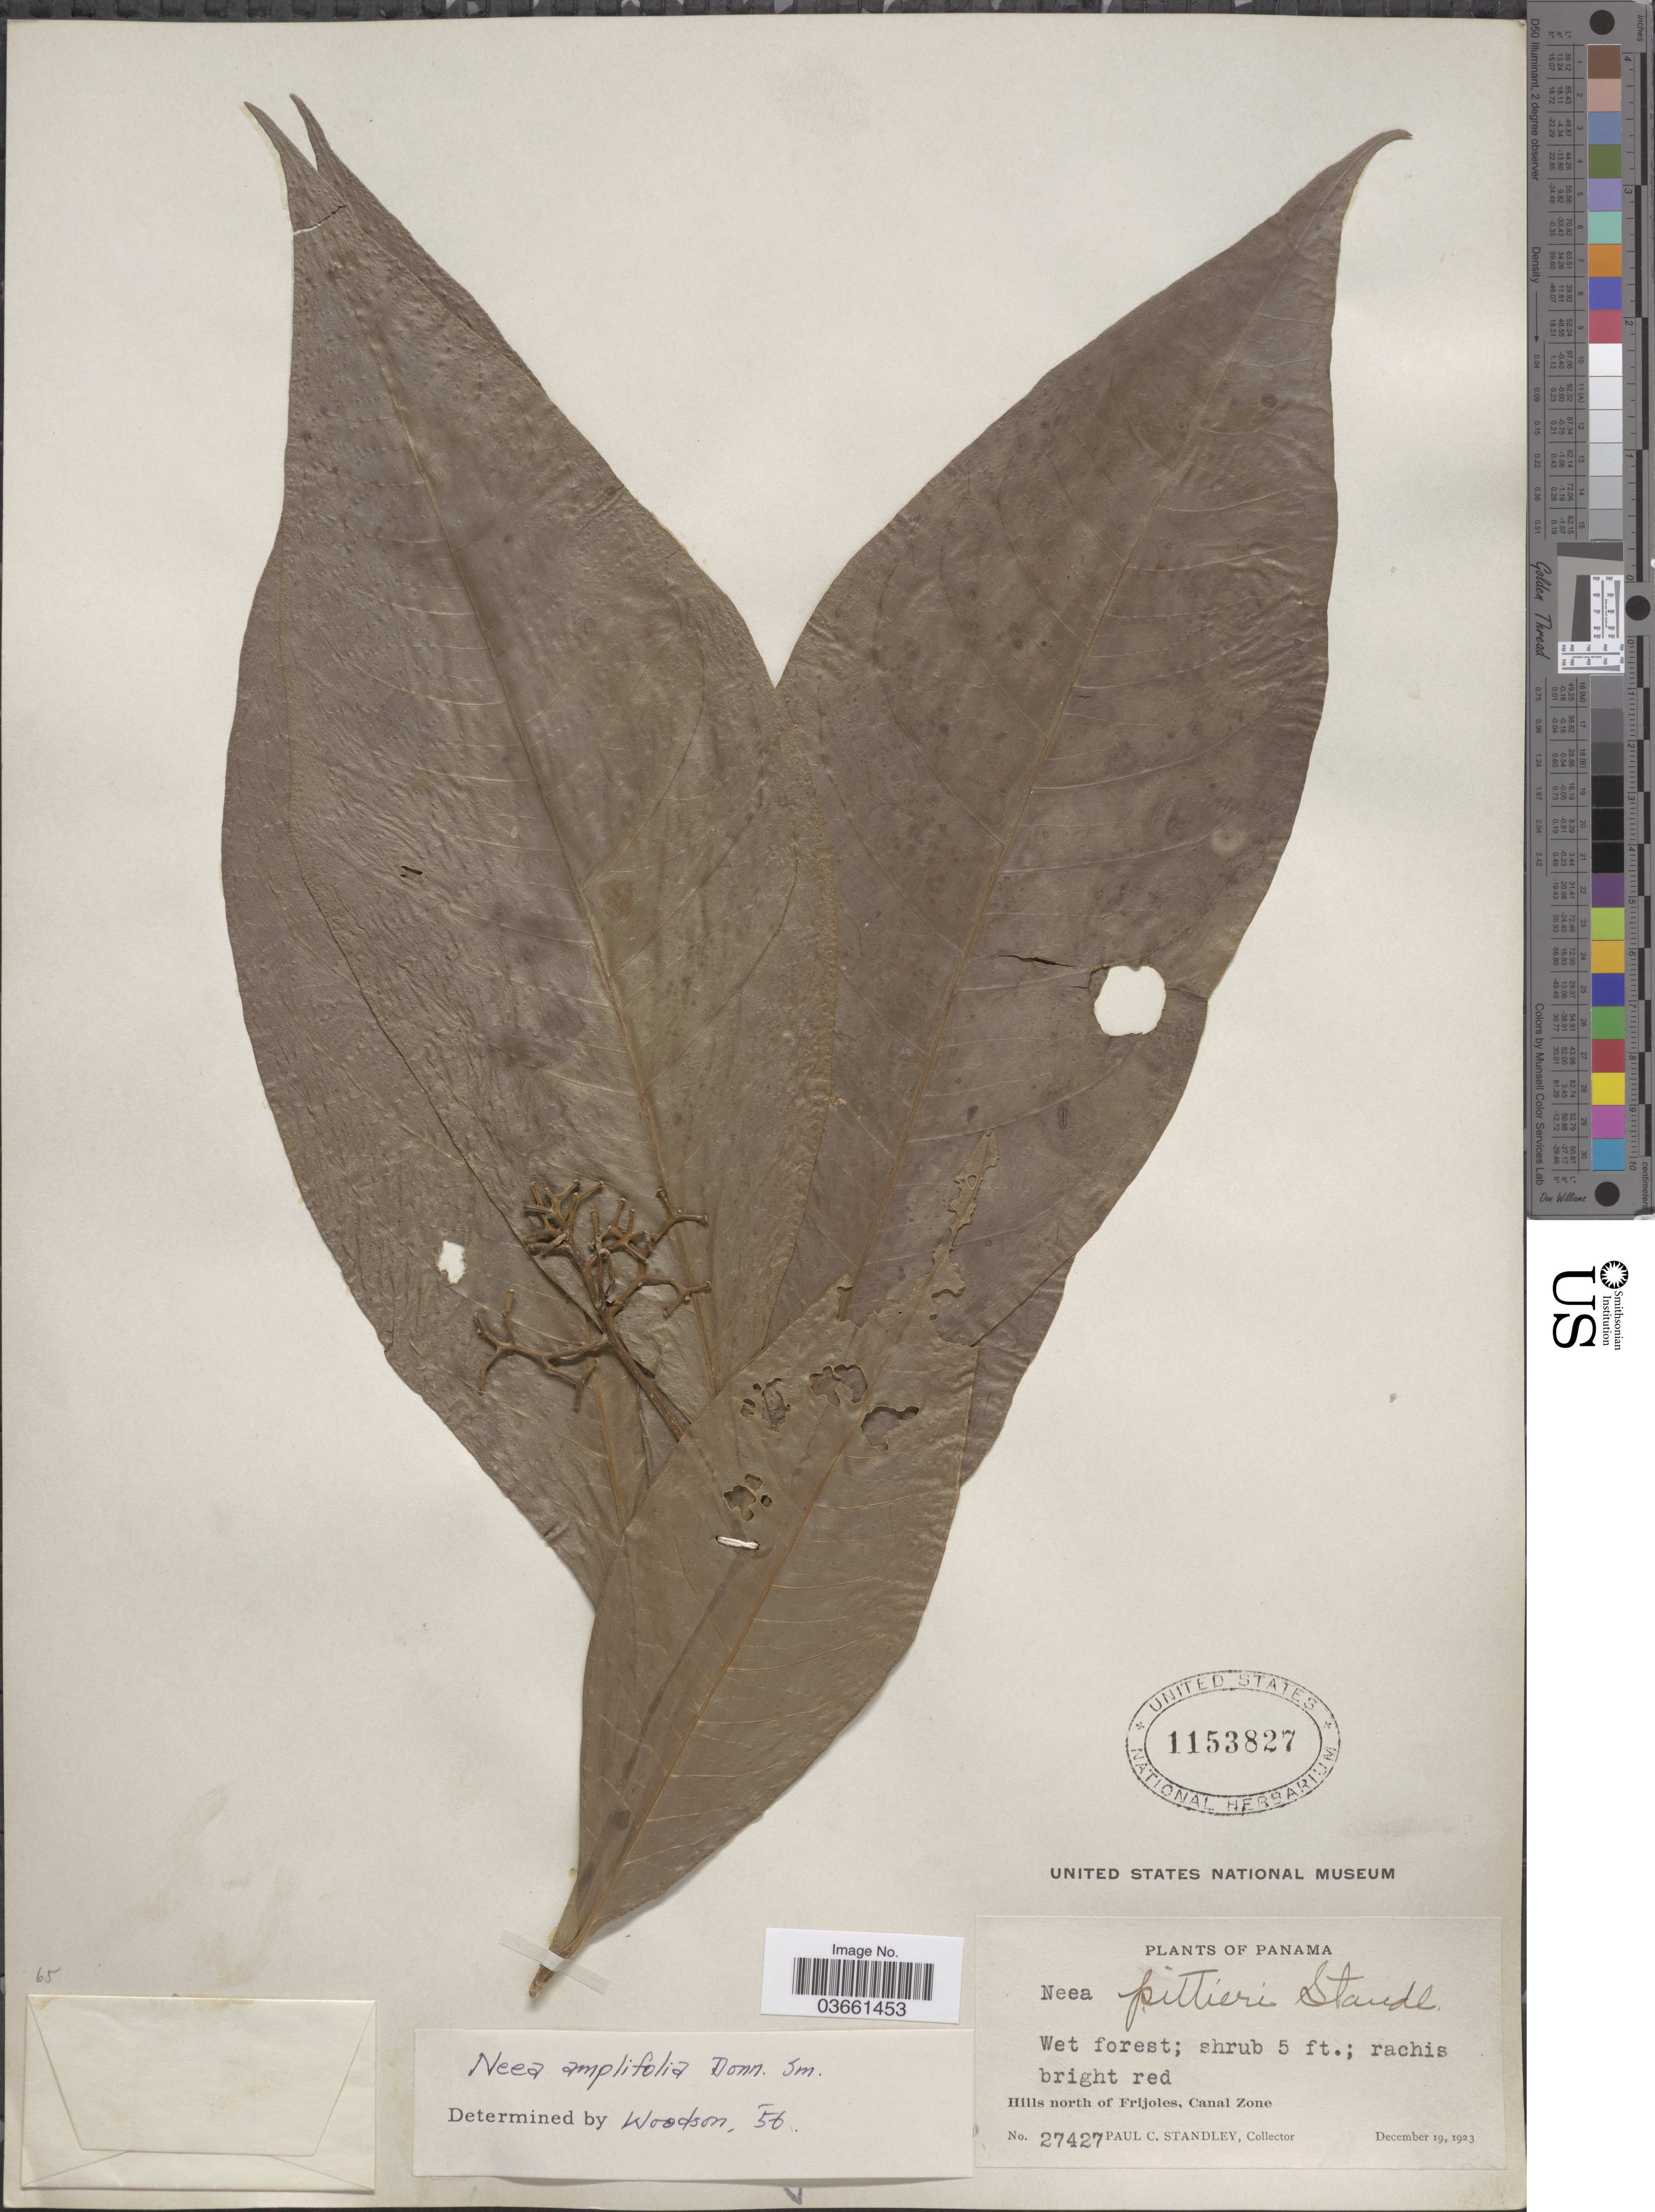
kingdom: Plantae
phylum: Tracheophyta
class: Magnoliopsida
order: Caryophyllales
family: Nyctaginaceae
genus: Neea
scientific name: Neea amplifolia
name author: Donn. Sm.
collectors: P. C. Standley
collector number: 27427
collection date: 1923-12-19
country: Panama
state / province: Colón / Panamá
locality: Hills north of Frijoles, Canal Zone.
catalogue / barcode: US 1153827